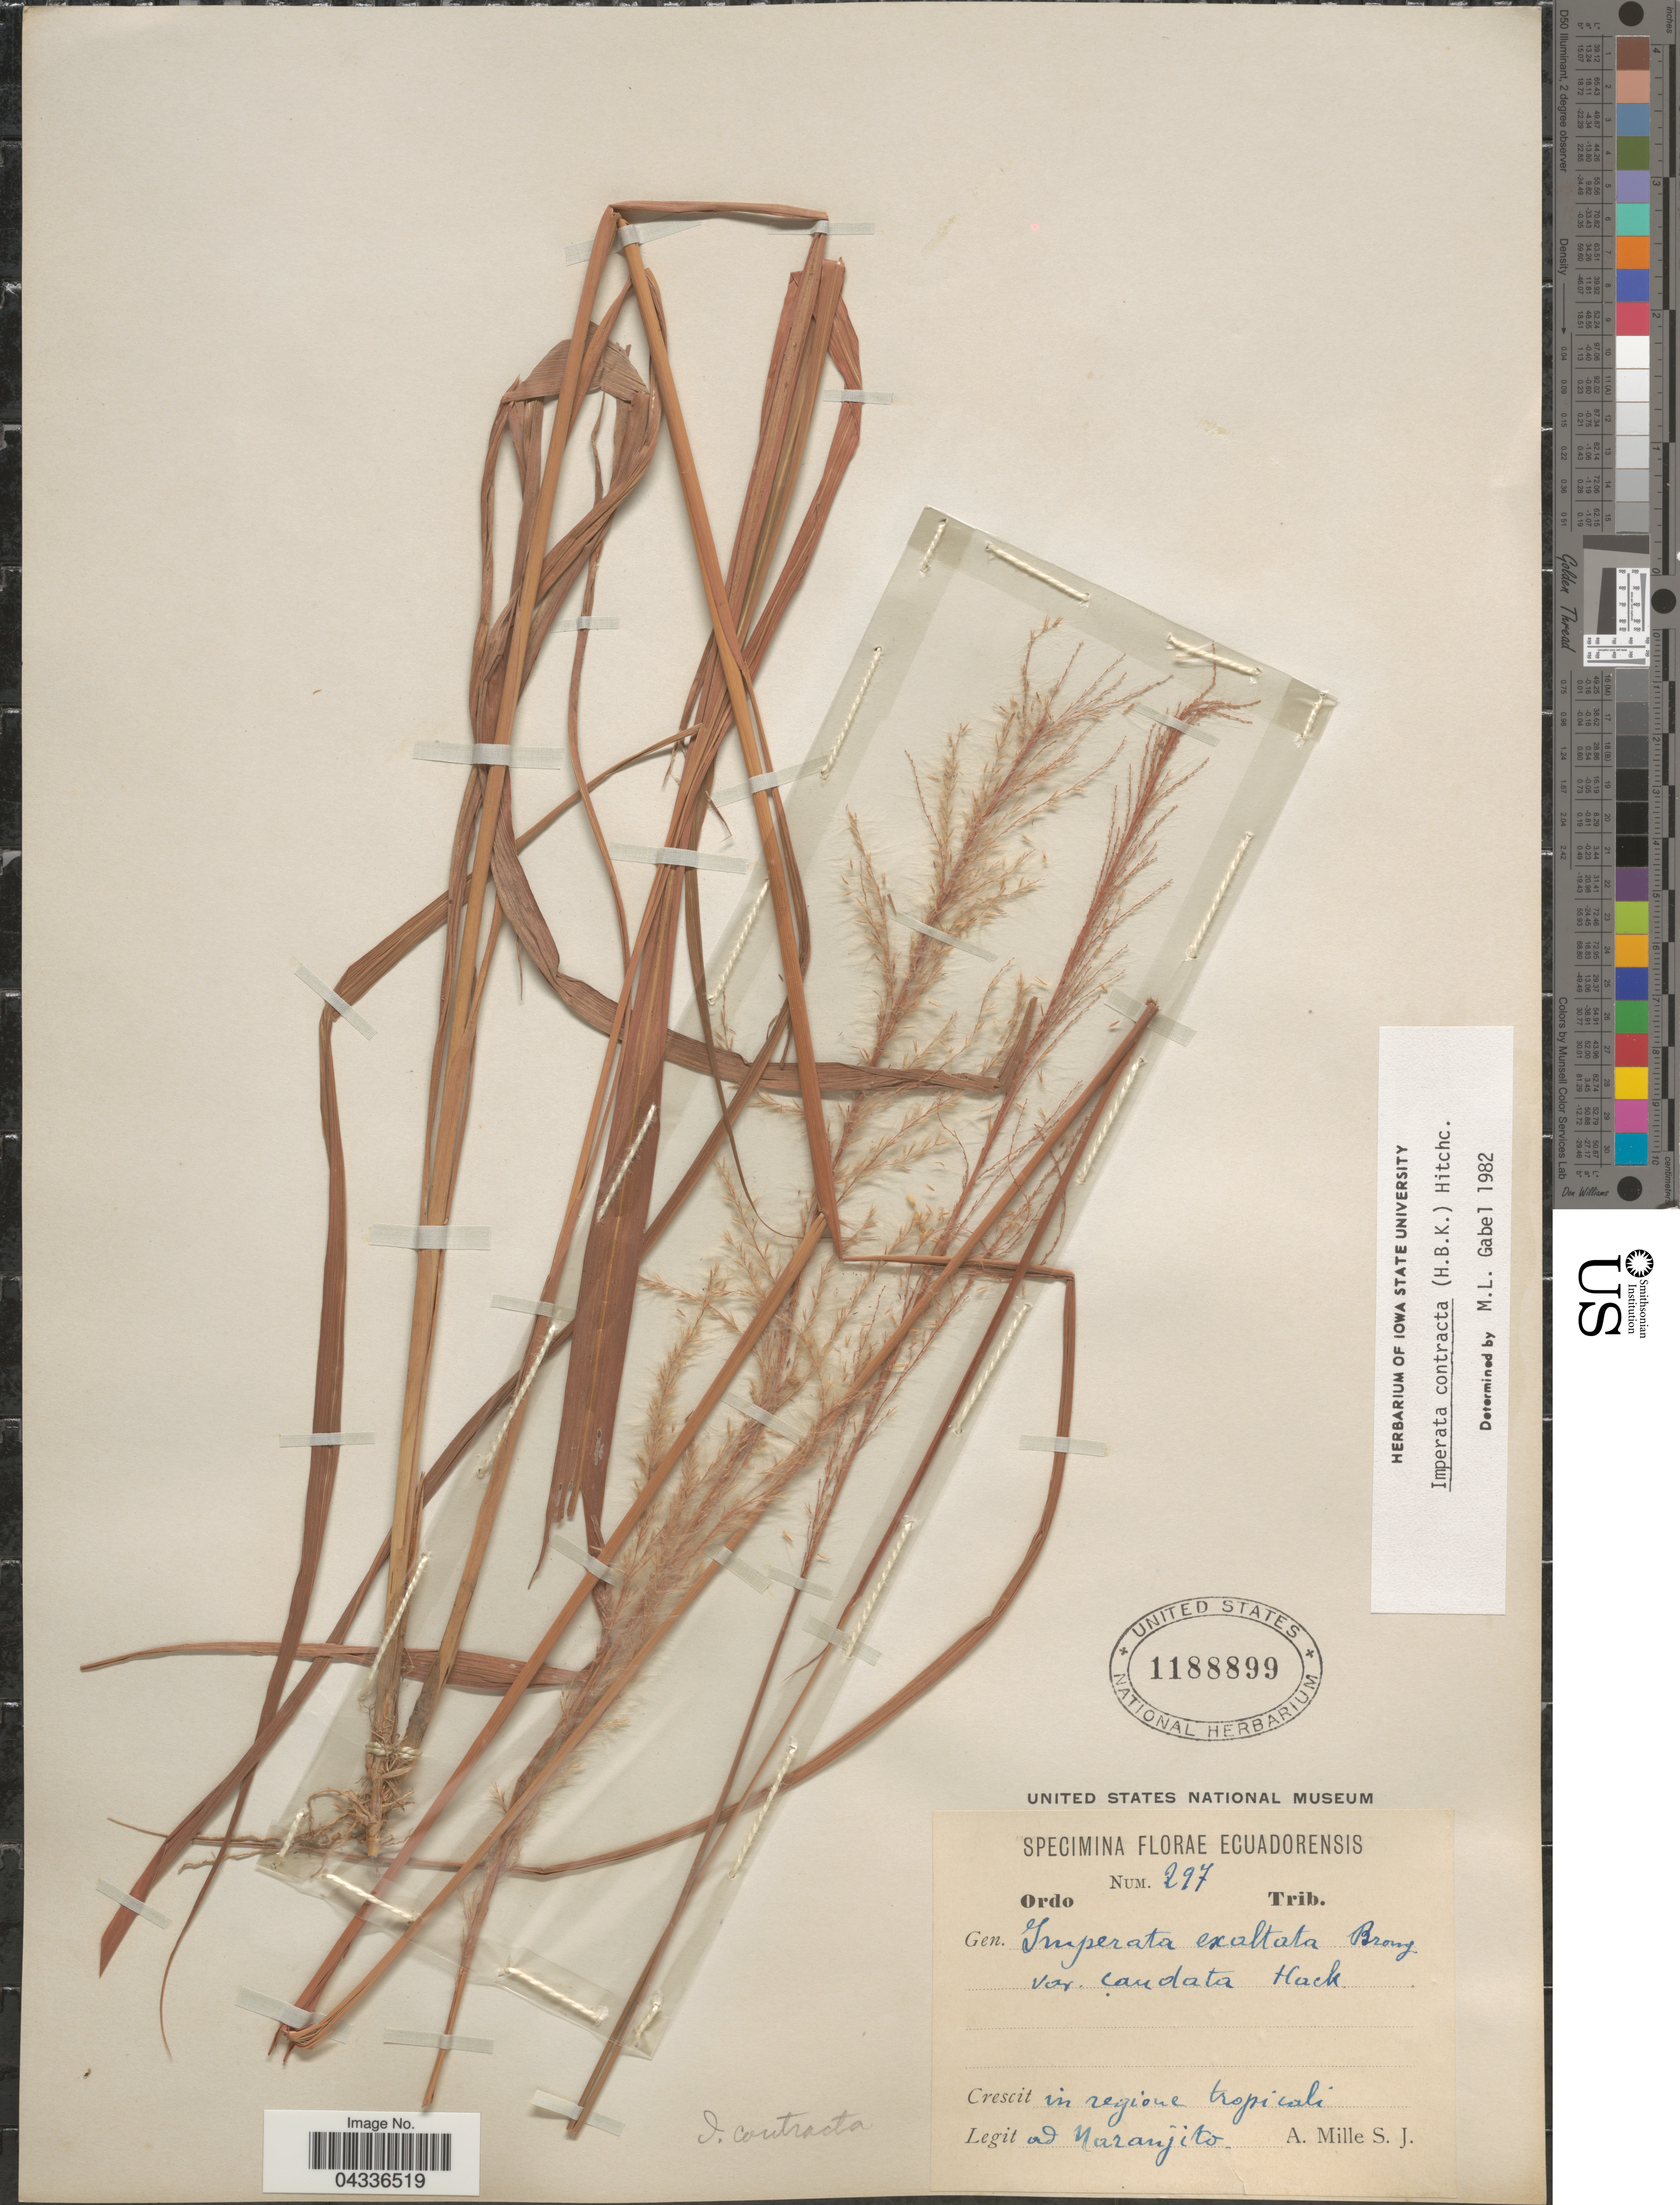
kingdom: Plantae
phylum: Tracheophyta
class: Liliopsida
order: Poales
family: Poaceae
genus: Imperata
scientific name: Imperata contracta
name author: (Kunth) Hitchc.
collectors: A. Mille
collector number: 297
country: Ecuador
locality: Crescit in regione tropicali ad Naranjito.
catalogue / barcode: US 1188899